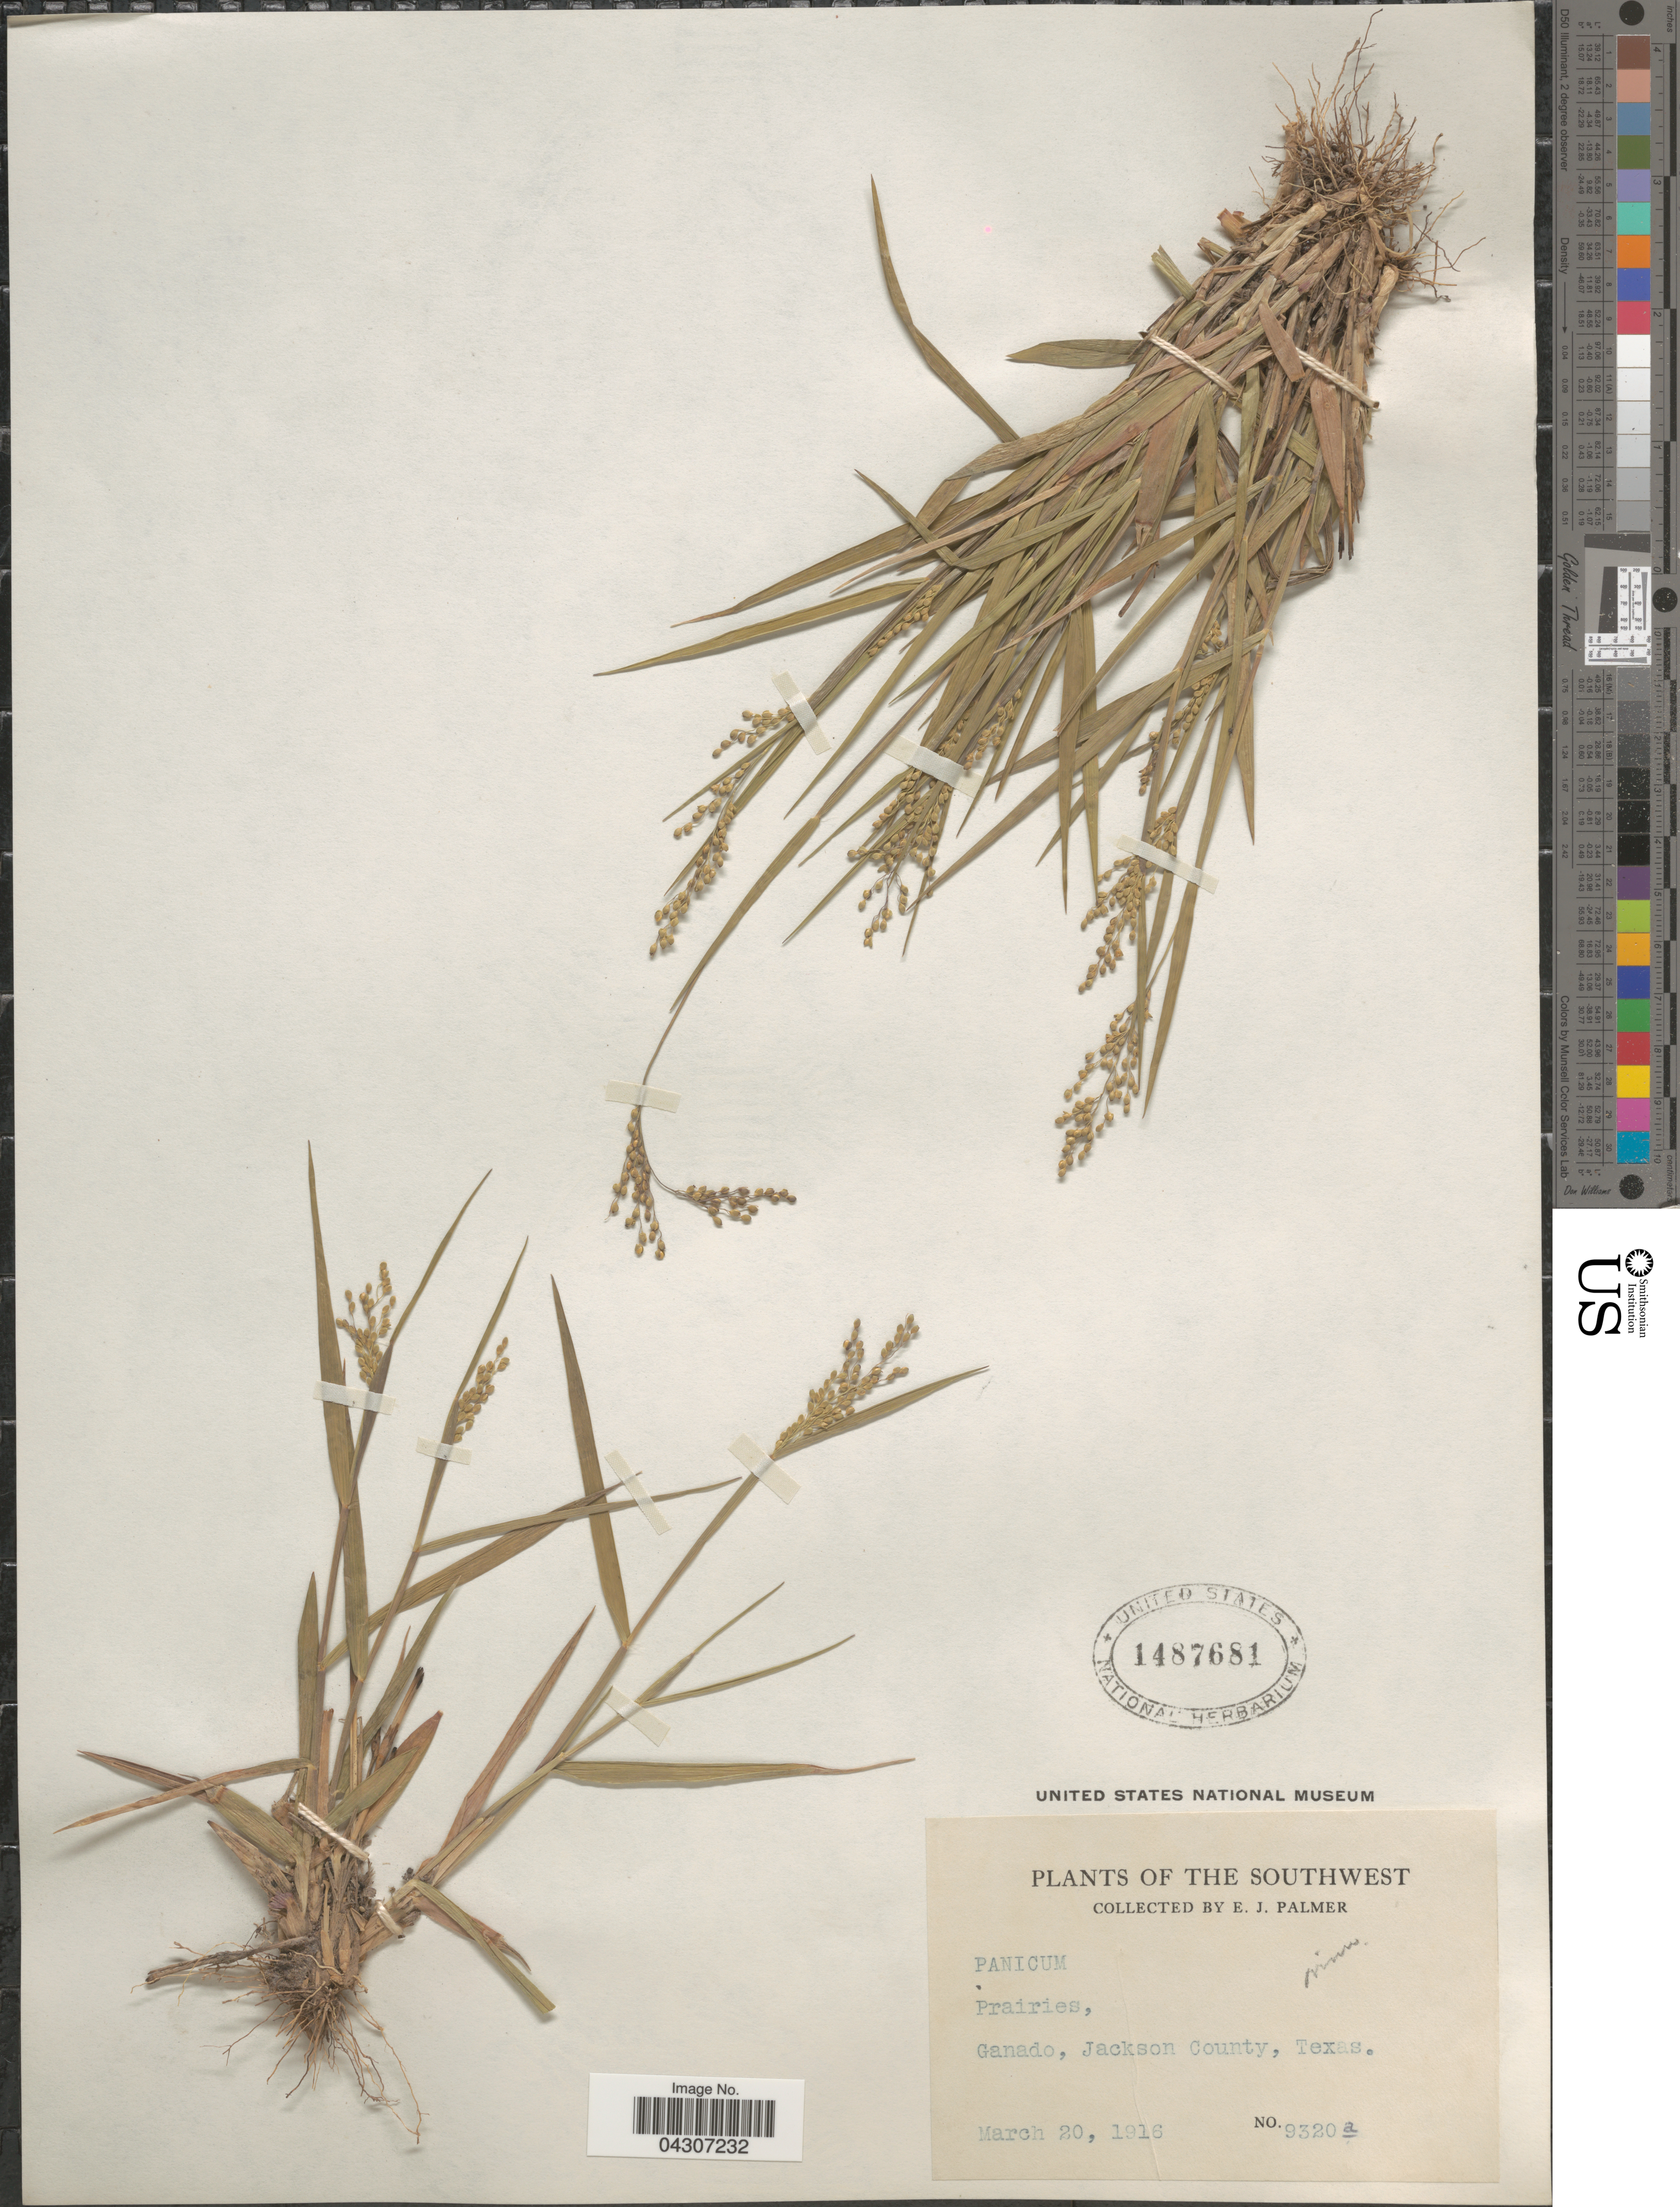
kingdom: Plantae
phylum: Tracheophyta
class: Liliopsida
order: Poales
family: Poaceae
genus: Dichanthelium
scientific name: Dichanthelium aciculare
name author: (Desv. ex Poir.) Gould & C.A. Clark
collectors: E. J. Palmer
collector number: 9320a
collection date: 1916-03-20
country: United States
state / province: Texas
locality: Southwest. Ganado, Jackson County.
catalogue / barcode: US 1487681